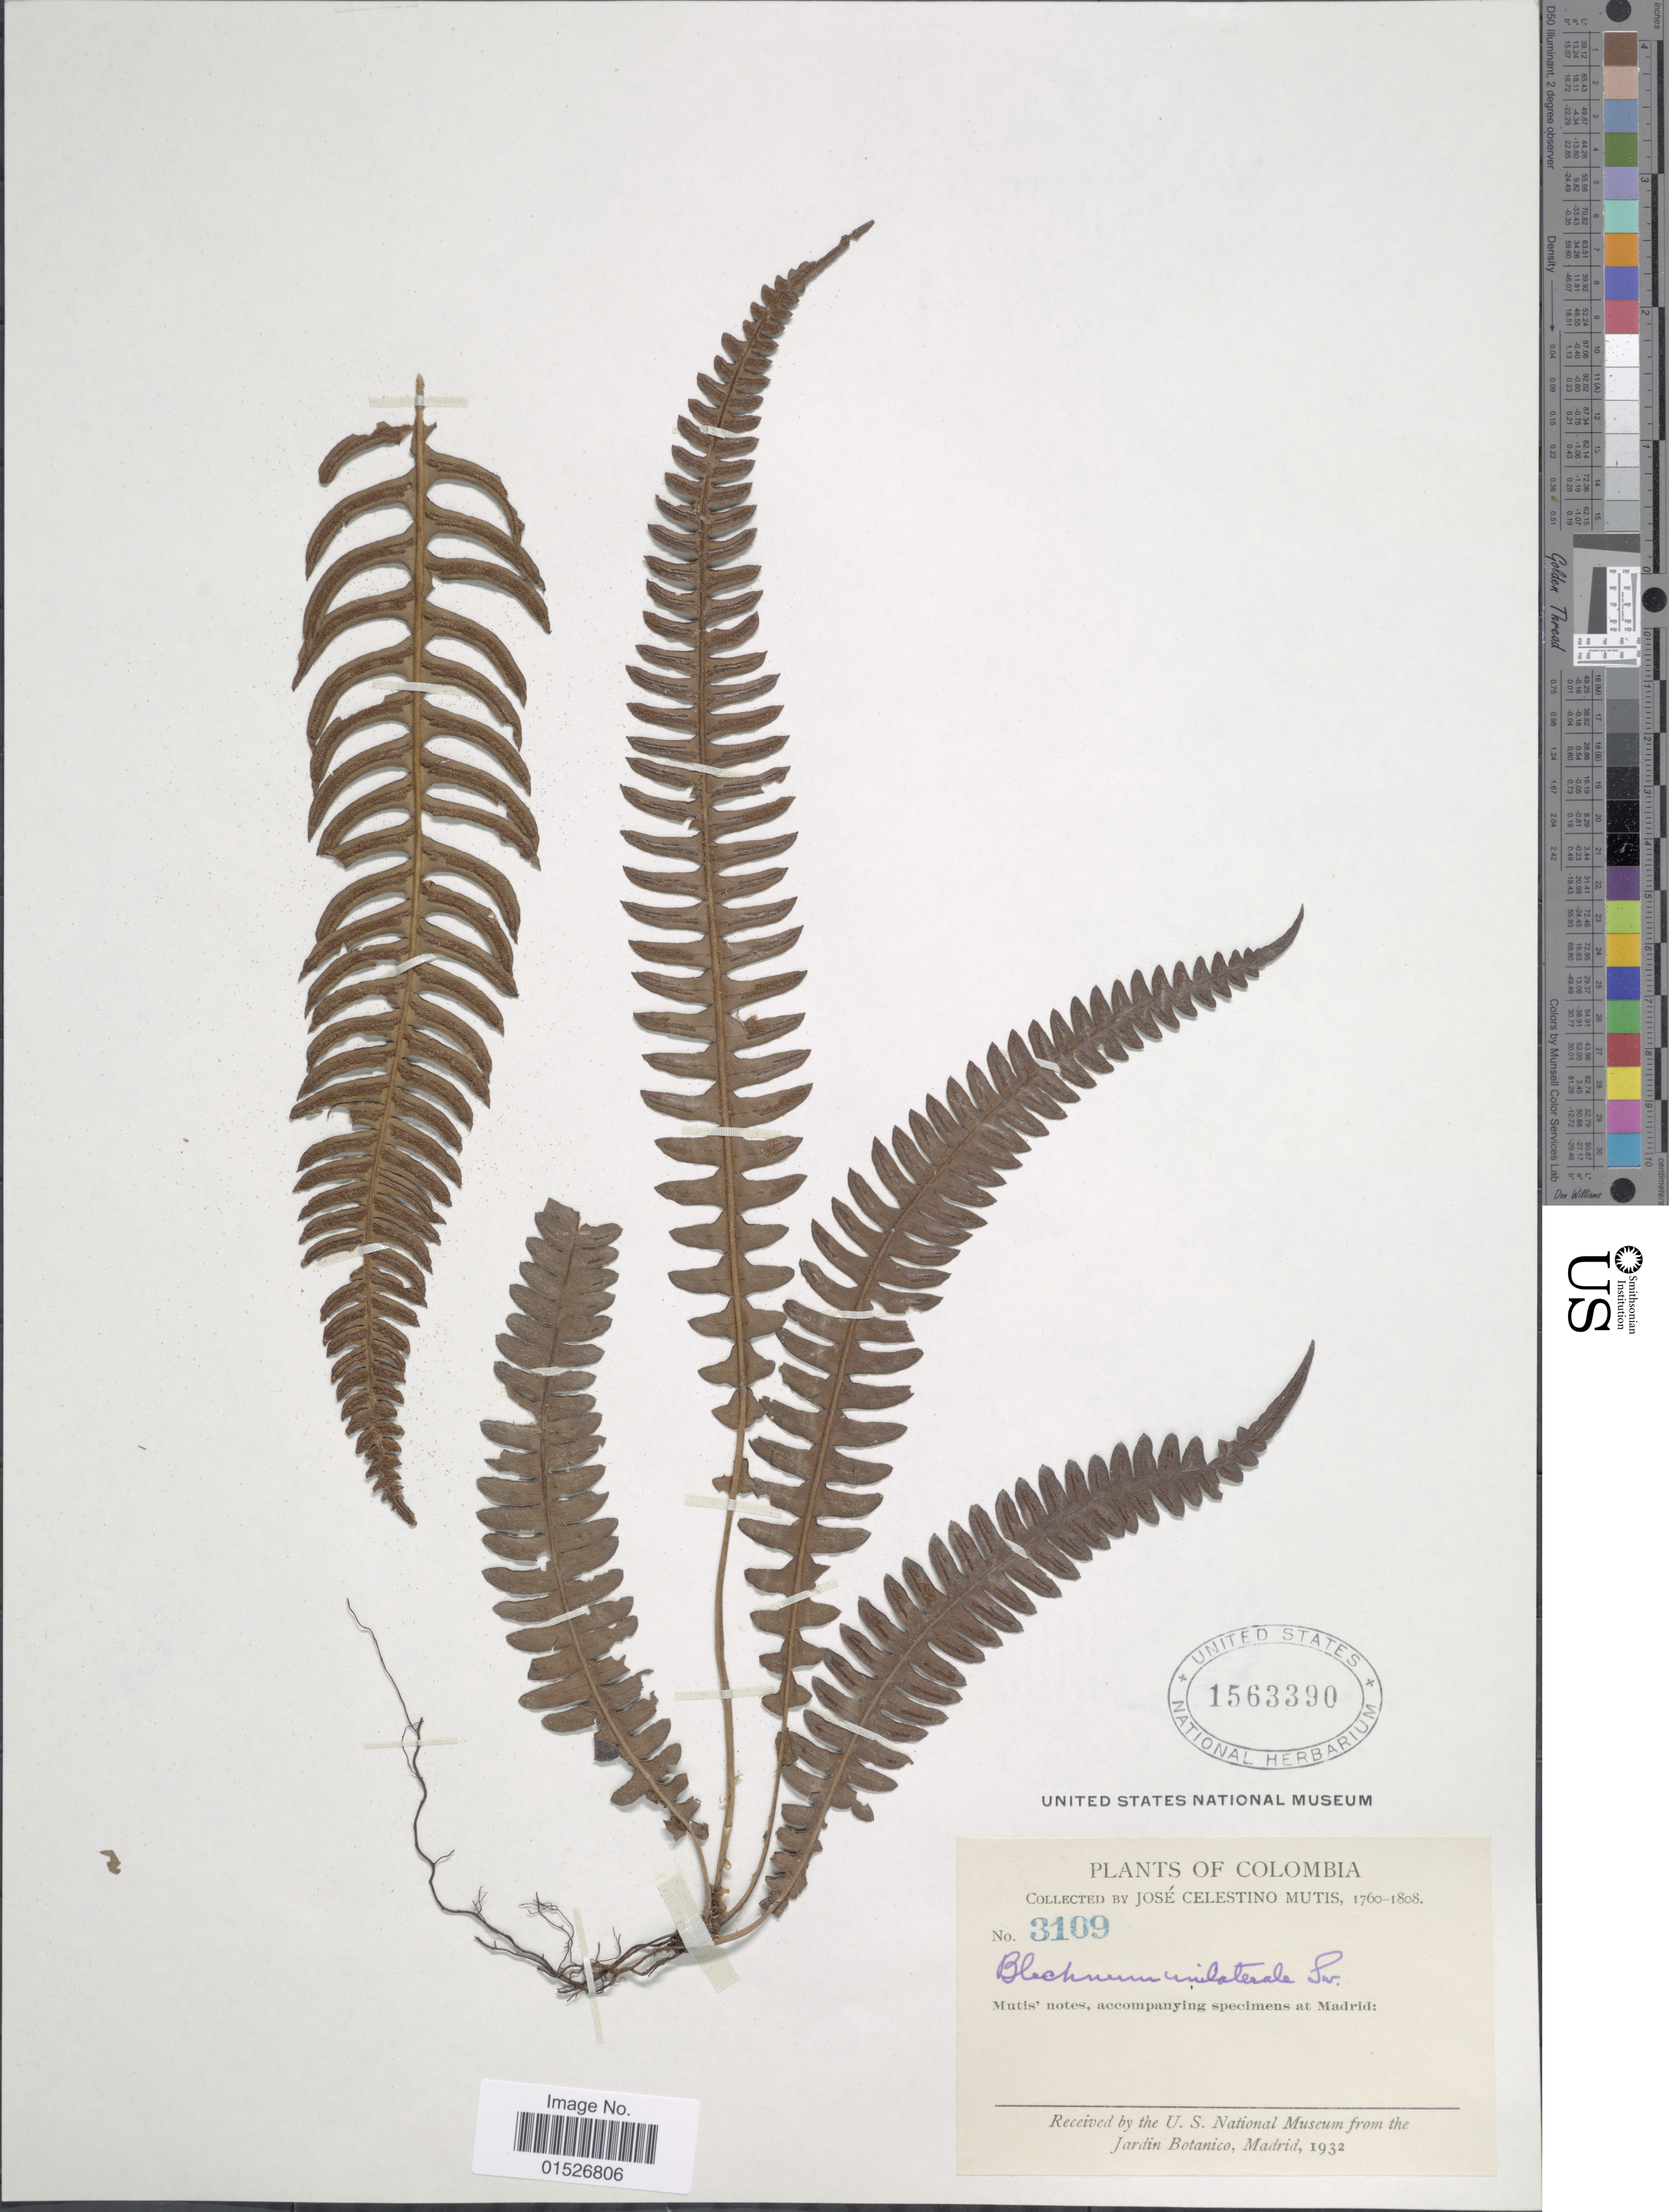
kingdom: Plantae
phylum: Tracheophyta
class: Polypodiopsida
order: Polypodiales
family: Blechnaceae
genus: Blechnum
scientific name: Blechnum polypodioides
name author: Raddi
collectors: J. C. B. Mutis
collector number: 3109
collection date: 1760/1808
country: Colombia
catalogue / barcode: US 1563390